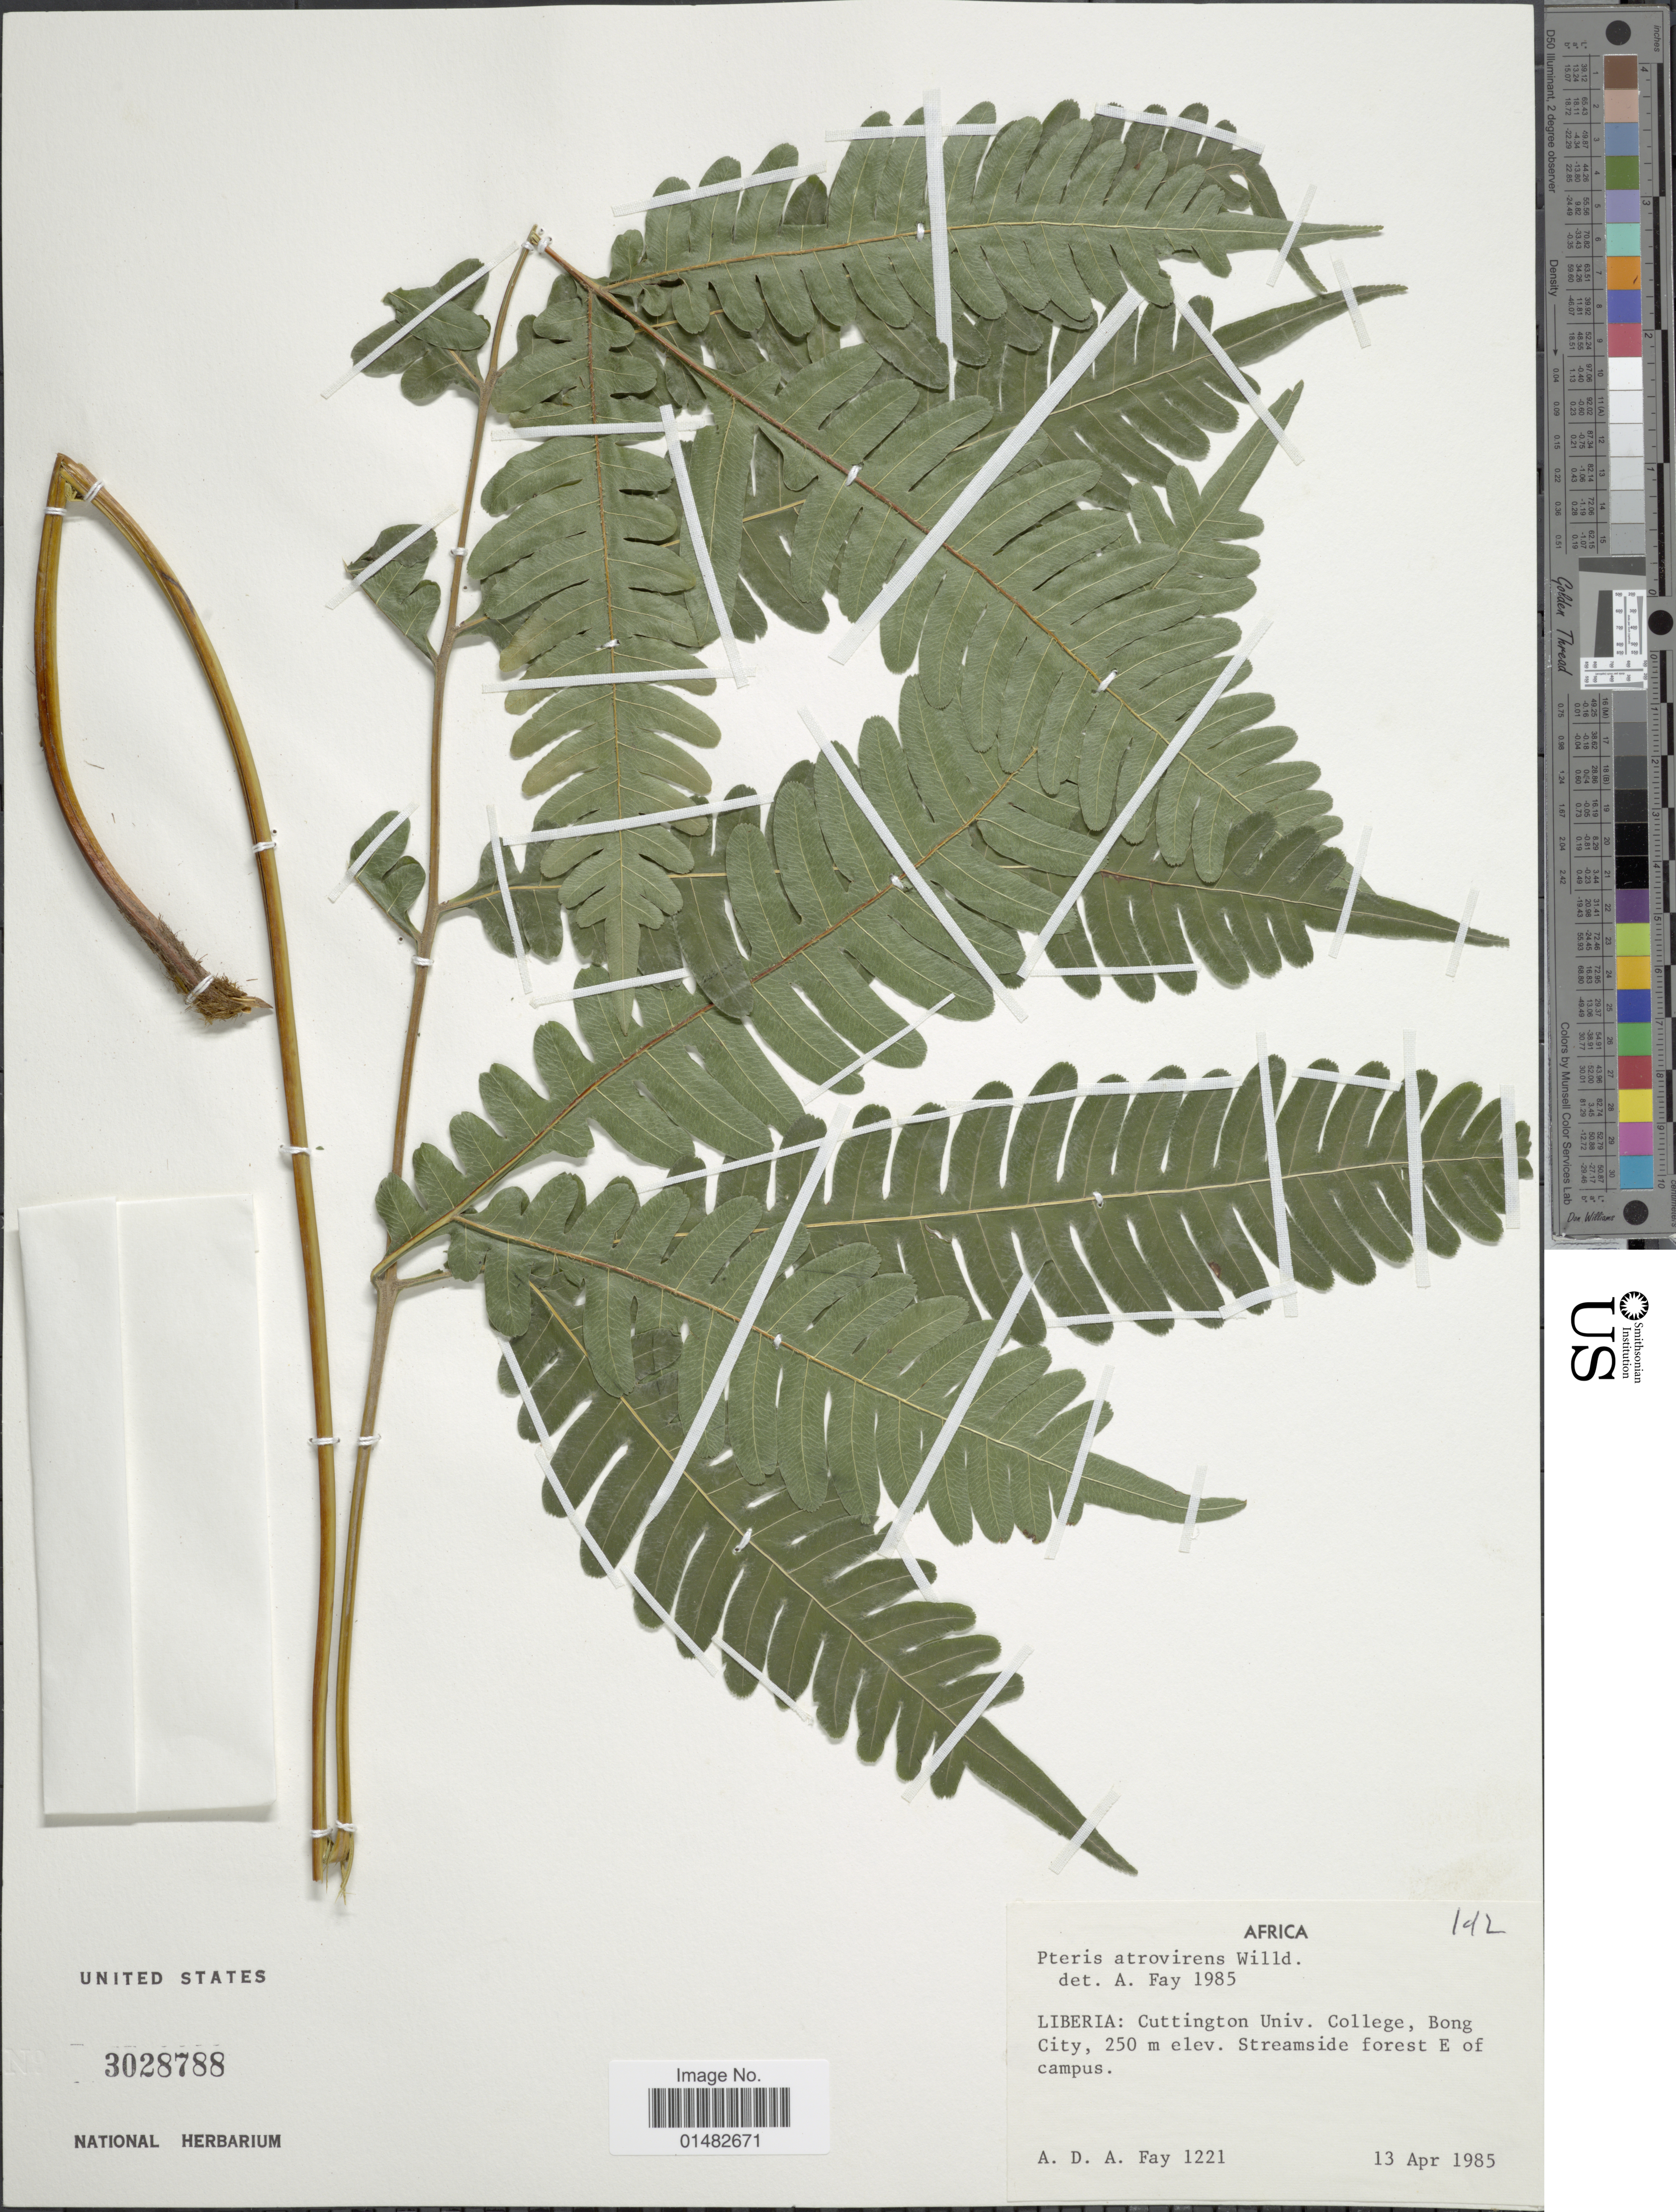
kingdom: Plantae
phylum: Tracheophyta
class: Polypodiopsida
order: Polypodiales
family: Pteridaceae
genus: Pteris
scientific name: Pteris atrovirens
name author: Willd.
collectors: A. Fay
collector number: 1221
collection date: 1985-04-13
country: Liberia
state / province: Bong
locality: Liberia,Cuttington Univ. College, Bong City, Streamside forest E of campus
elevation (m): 250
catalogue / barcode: US 3028788